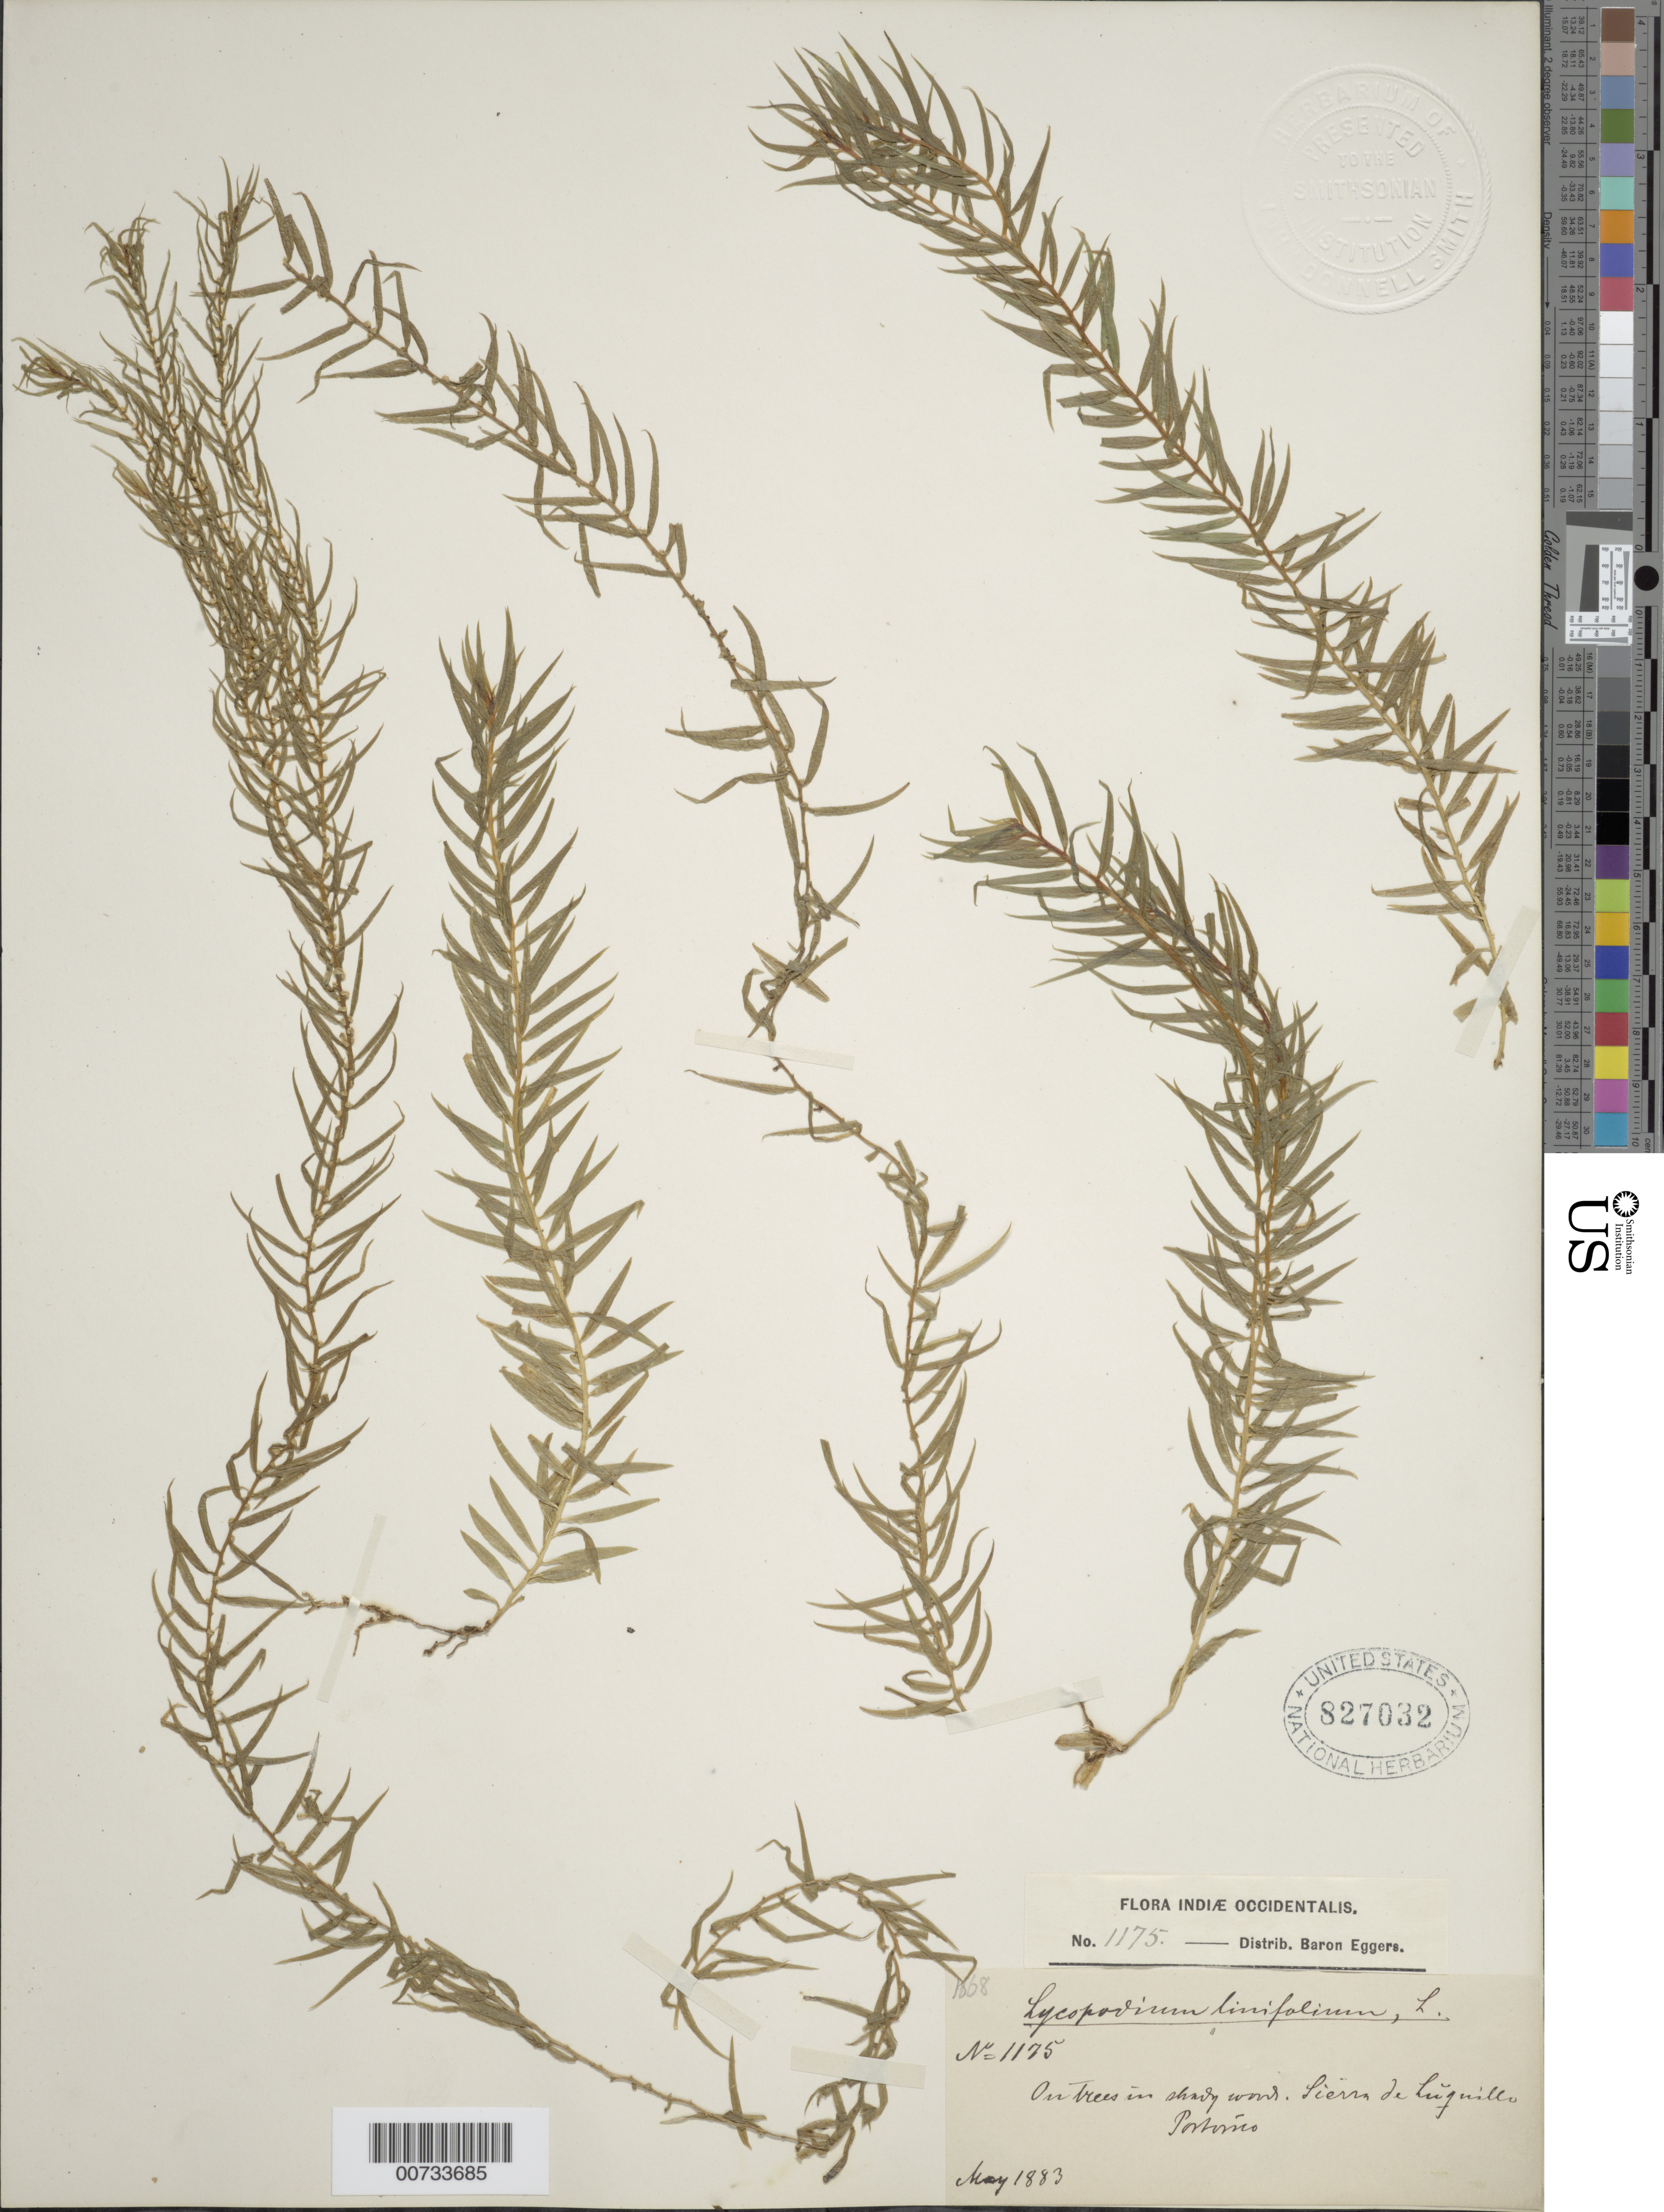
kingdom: Plantae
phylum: Tracheophyta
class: Lycopodiopsida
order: Lycopodiales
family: Lycopodiaceae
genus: Phlegmariurus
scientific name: Phlegmariurus linifolius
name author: (L.) B. Øllg.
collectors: H. F. A. von Eggers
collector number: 1175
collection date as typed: May 1883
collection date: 1883-05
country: Puerto Rico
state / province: Luquillo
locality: Sierra de Luquillo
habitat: On trees in shady woods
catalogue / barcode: US 827032